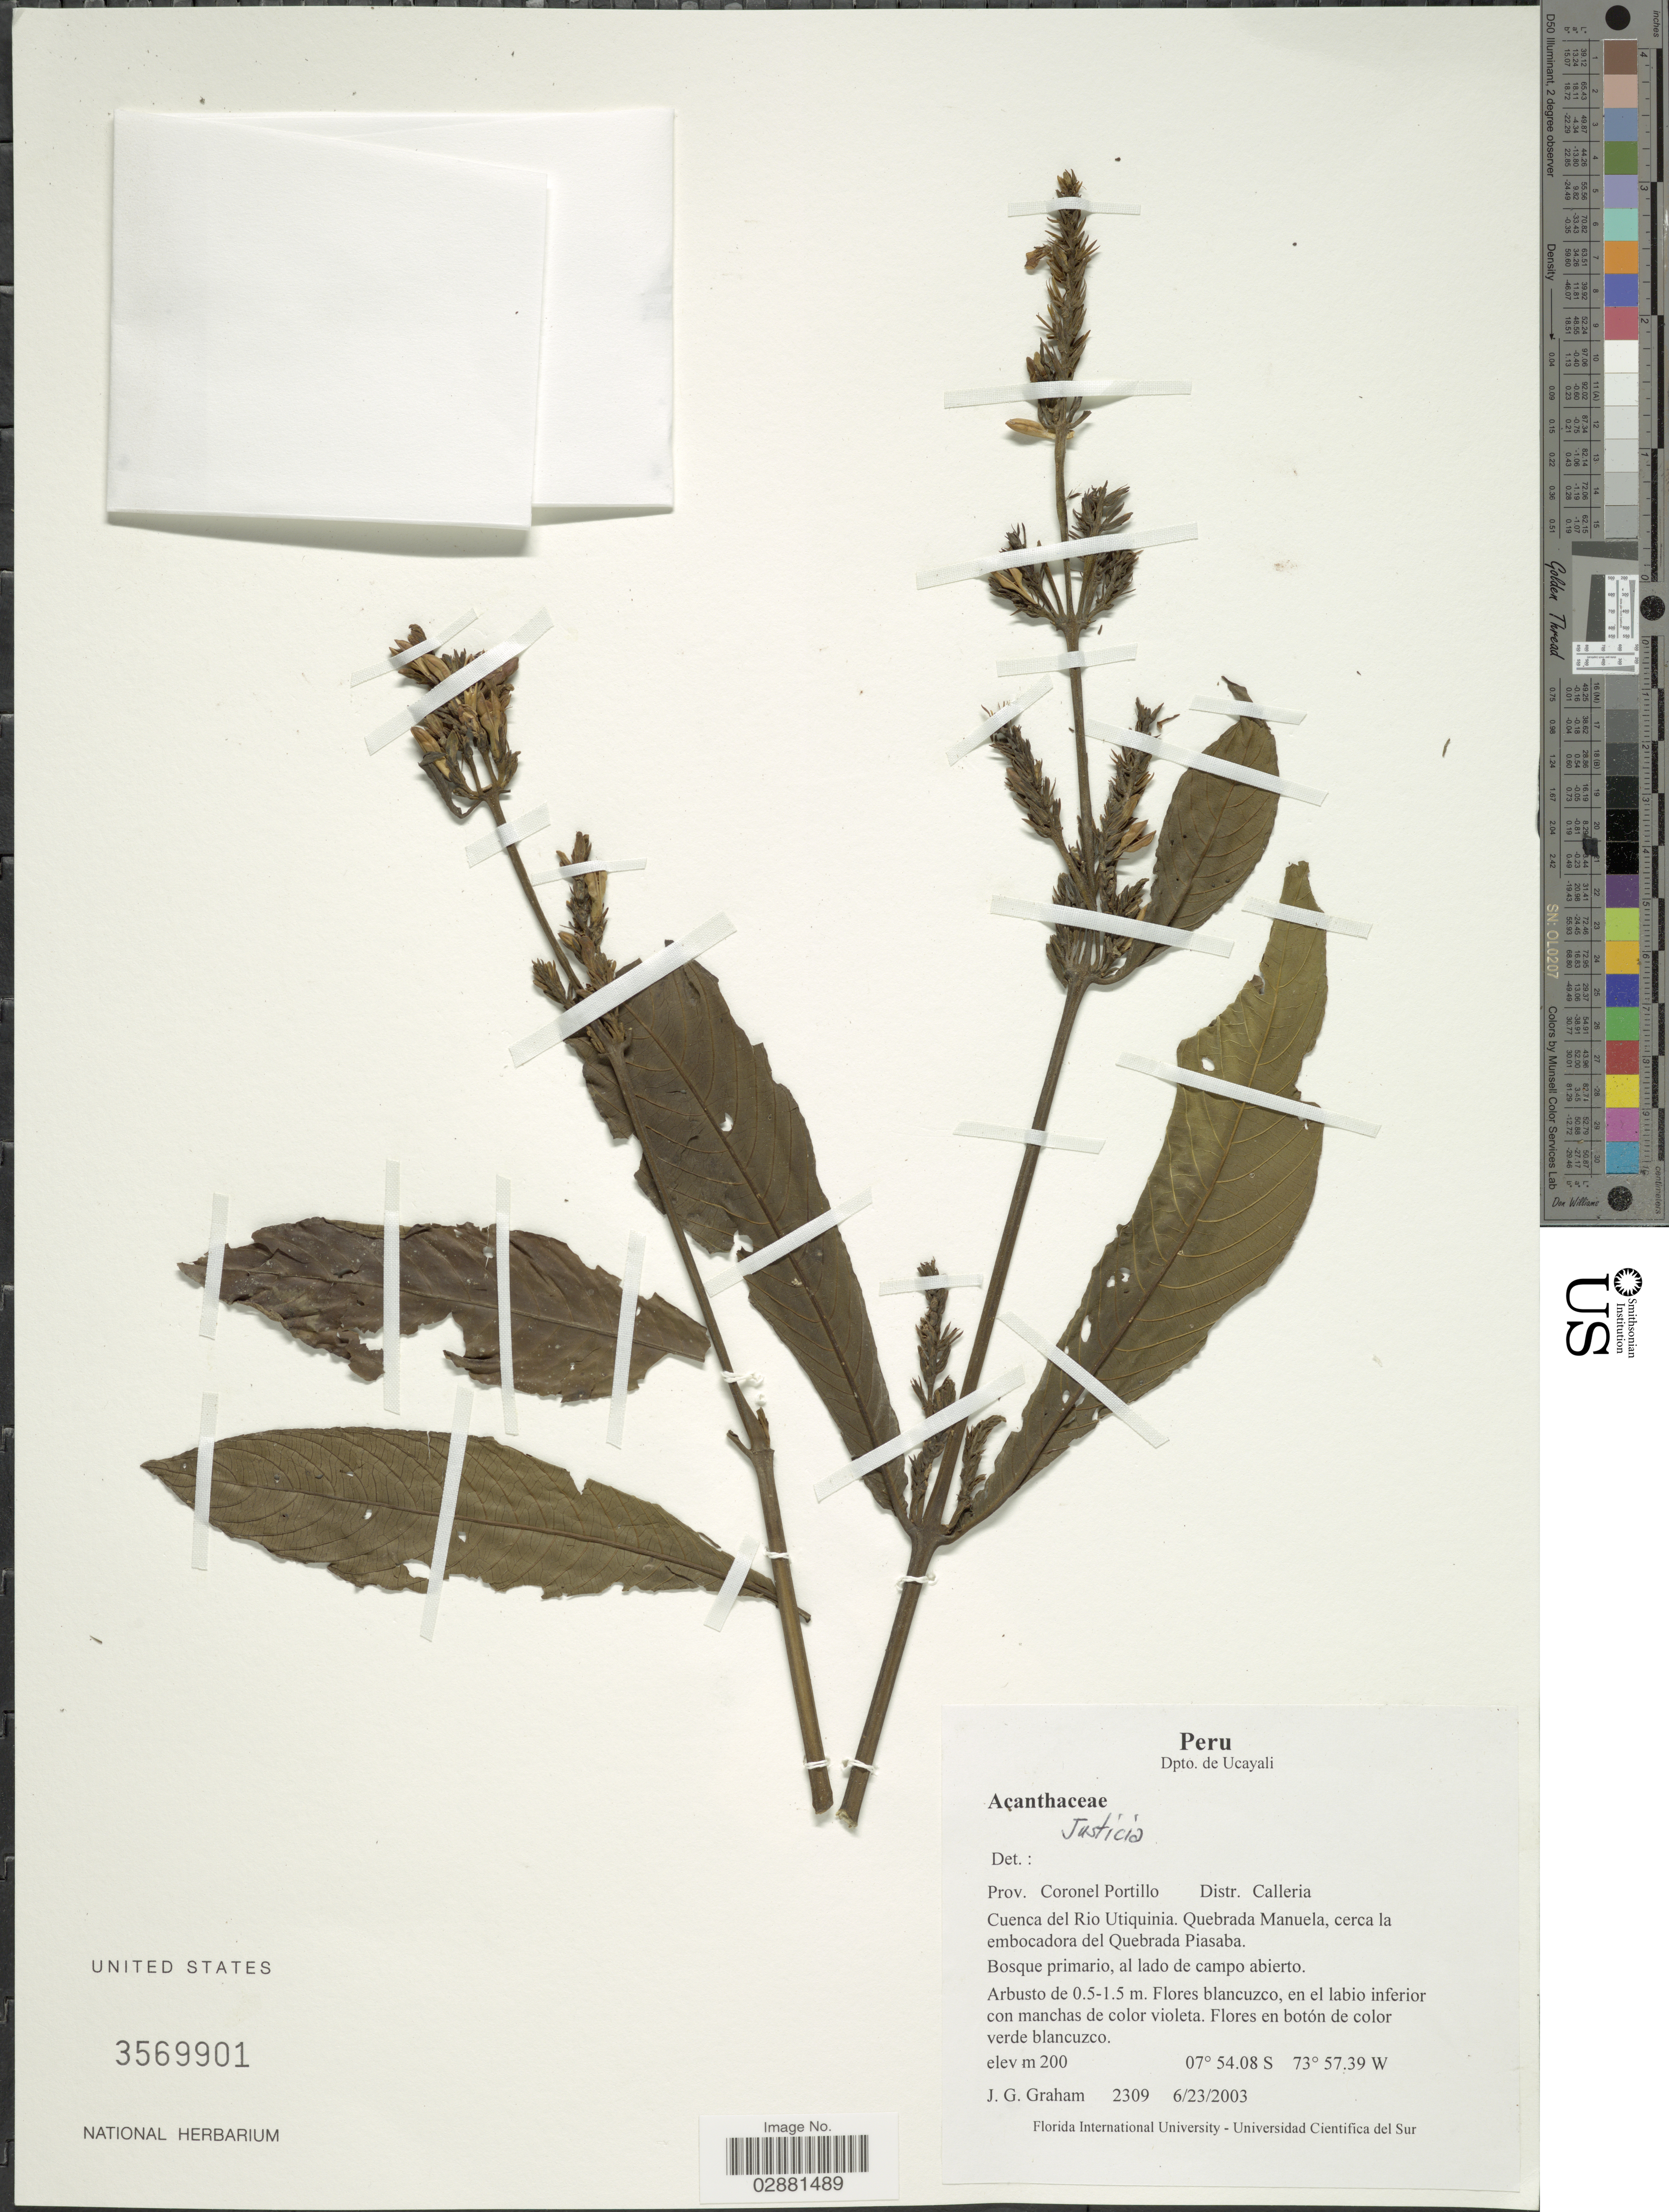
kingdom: Plantae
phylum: Tracheophyta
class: Magnoliopsida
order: Lamiales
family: Acanthaceae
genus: Justicia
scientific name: Justicia sp.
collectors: J. Graham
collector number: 2309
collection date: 2003-06-23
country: Peru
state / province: Ucayali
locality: Dpto. de Ucayali, Prov. Coronel Portillo, Distr. Calleria, Cuenca del Rio Utiquinia, Quebrada Manuela, cerca la embocadora del Quebrada Piasaba.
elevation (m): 200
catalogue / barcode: US 3569901